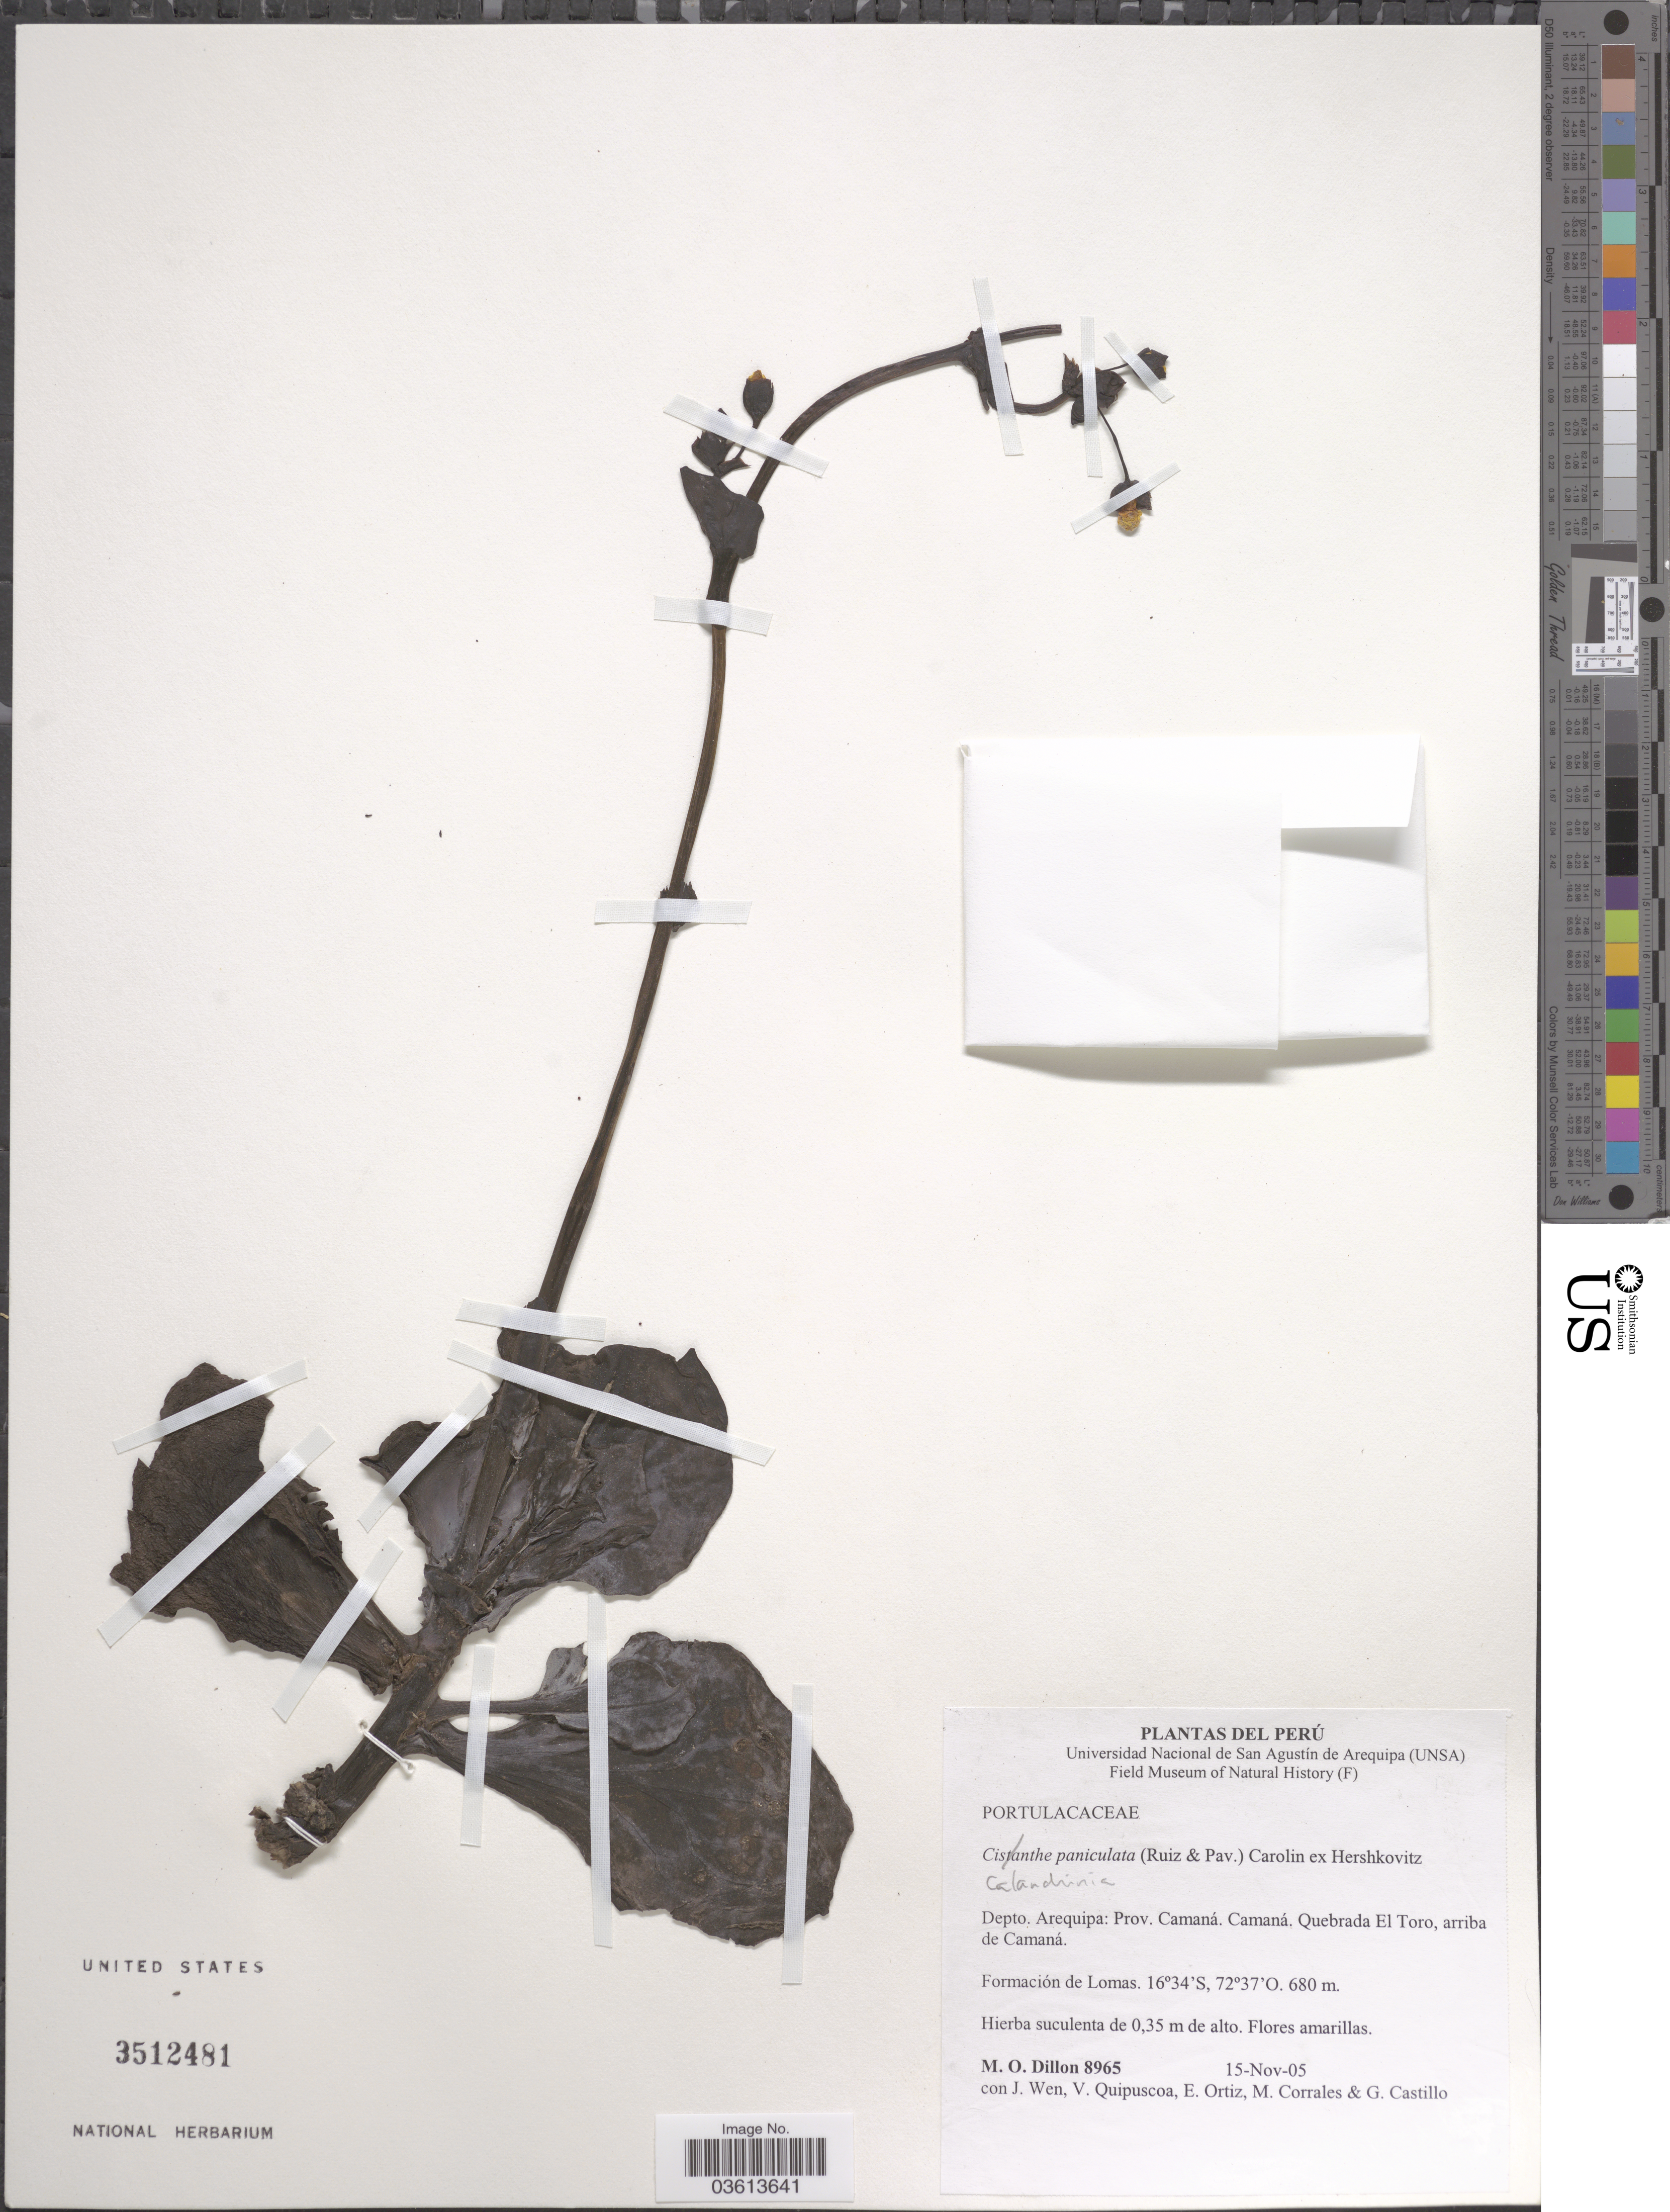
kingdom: Plantae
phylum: Tracheophyta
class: Magnoliopsida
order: Caryophyllales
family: Montiaceae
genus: Cistanthe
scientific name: Cistanthe paniculata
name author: (DC.) Carolin ex Hershk.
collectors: M. O. Dillon, J. Wen, V. Quipuscoa, E. Ortiz & et al.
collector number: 8965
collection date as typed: Transcribed d/m/y: 15/11/5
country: Peru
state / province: Arequipa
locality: Depto. Arequipa: Prov. Camaná. Quebrada El Toro, arriba de Camaná. Formación de Lomas.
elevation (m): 680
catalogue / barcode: US 3512481